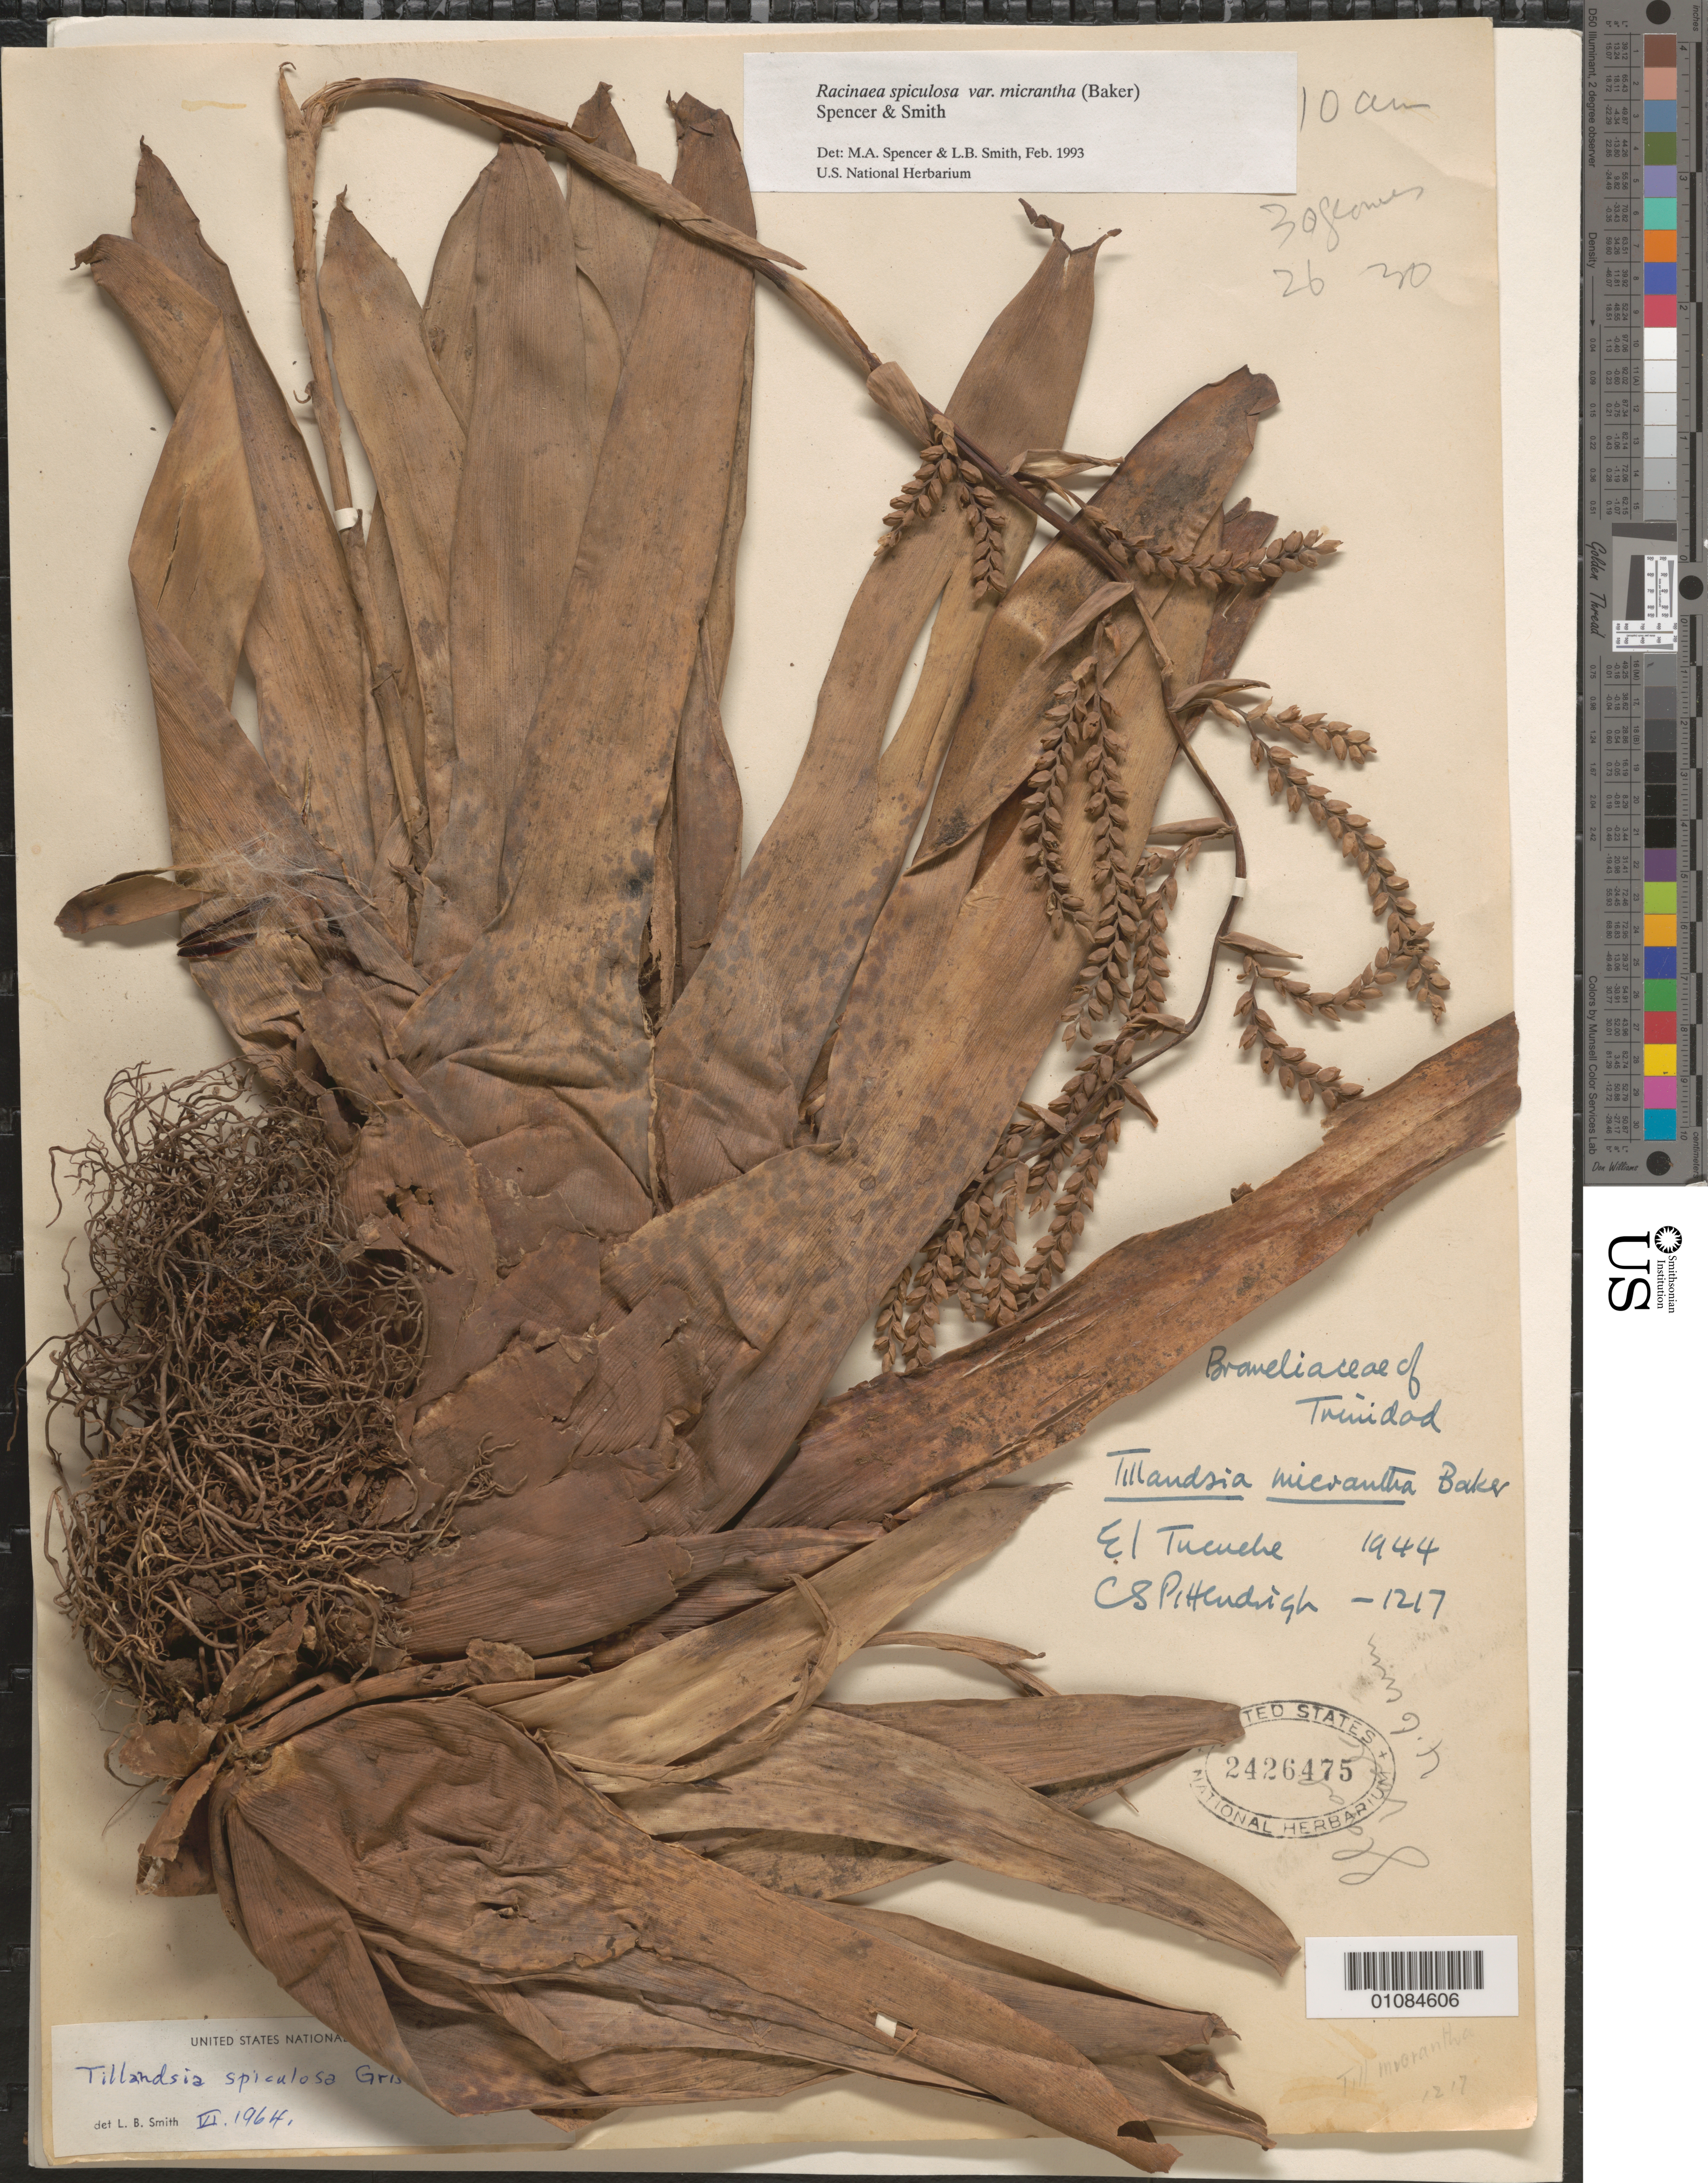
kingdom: Plantae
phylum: Tracheophyta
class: Liliopsida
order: Poales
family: Bromeliaceae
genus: Racinaea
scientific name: Racinaea spiculosa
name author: (Griseb.) M.A. Spencer & L.B. Sm.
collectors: C. S. Pittendrigh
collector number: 1217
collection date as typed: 1944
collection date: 1944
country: Trinidad and Tobago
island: Trinidad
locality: Tocuche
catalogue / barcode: US 2426475